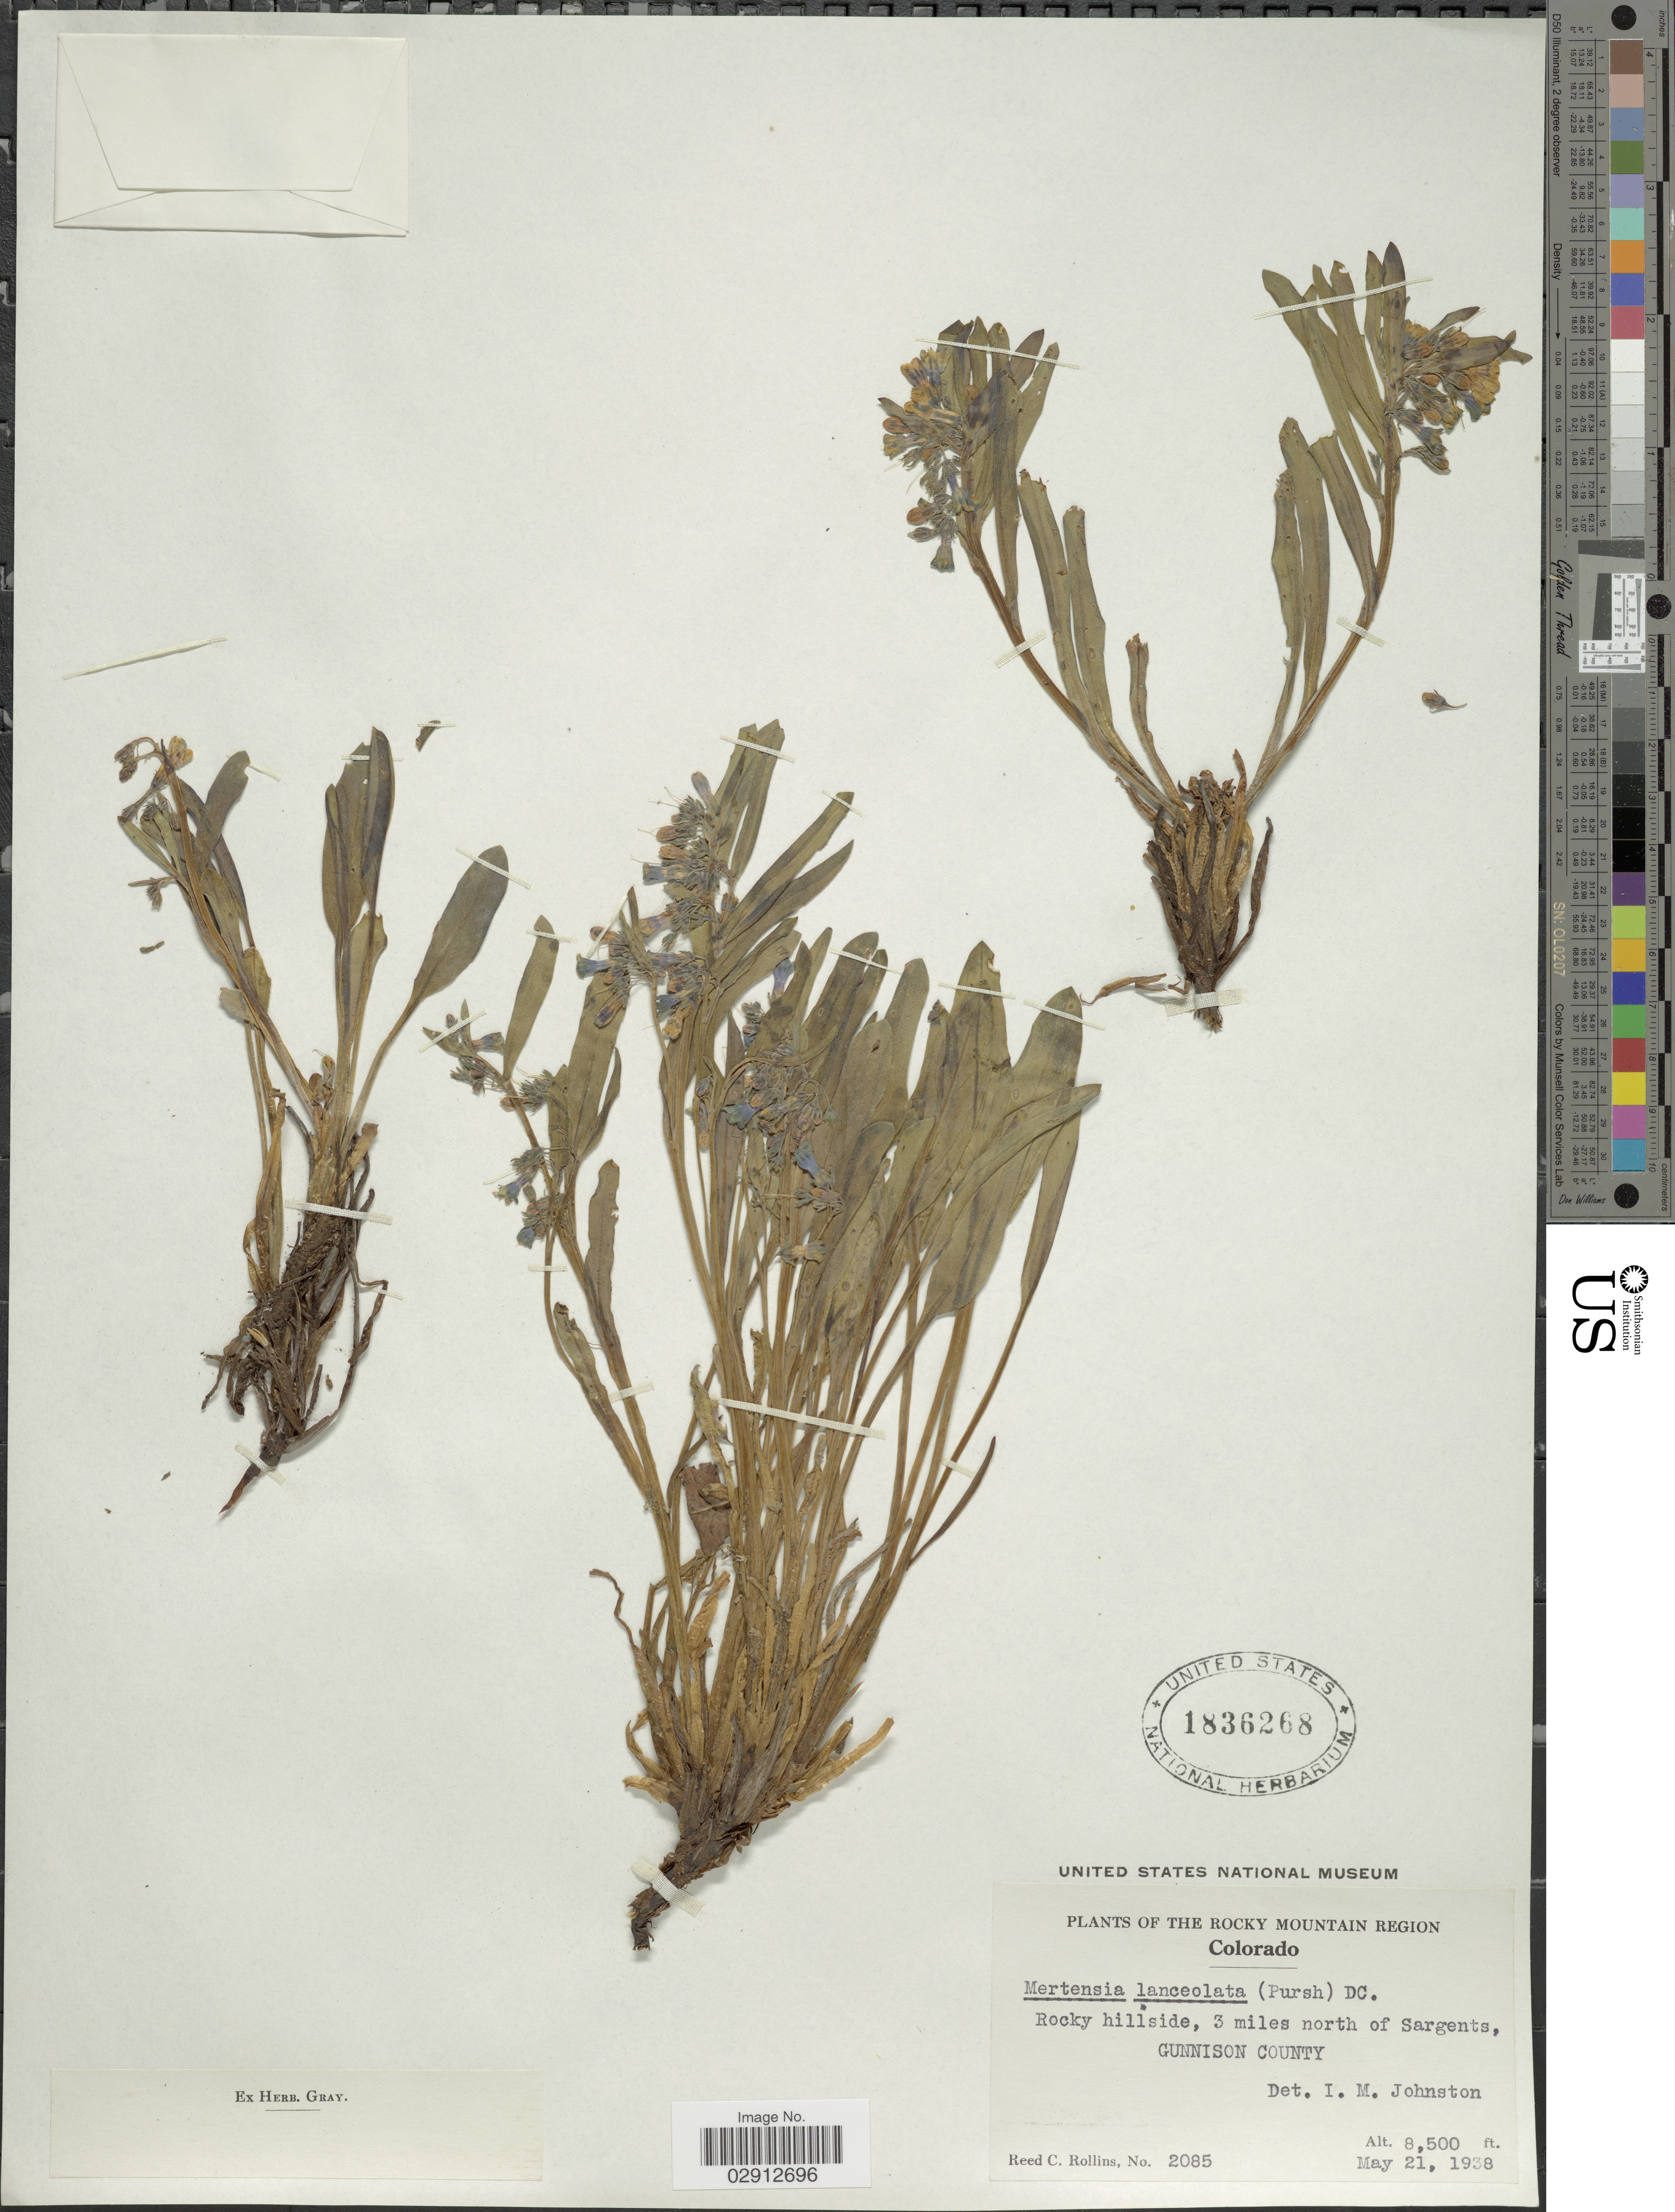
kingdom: Plantae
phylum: Tracheophyta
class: Magnoliopsida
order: Boraginales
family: Boraginaceae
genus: Mertensia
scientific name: Mertensia lanceolata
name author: (Pursh) DC. ex A. DC.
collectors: R. C. Rollins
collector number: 2085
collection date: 1938-05-21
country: United States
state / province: Colorado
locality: Rocky Mountain Region. 3 miles north of Sargents, Gunnison County.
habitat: rocky hillside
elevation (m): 2591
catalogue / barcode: US 1836268